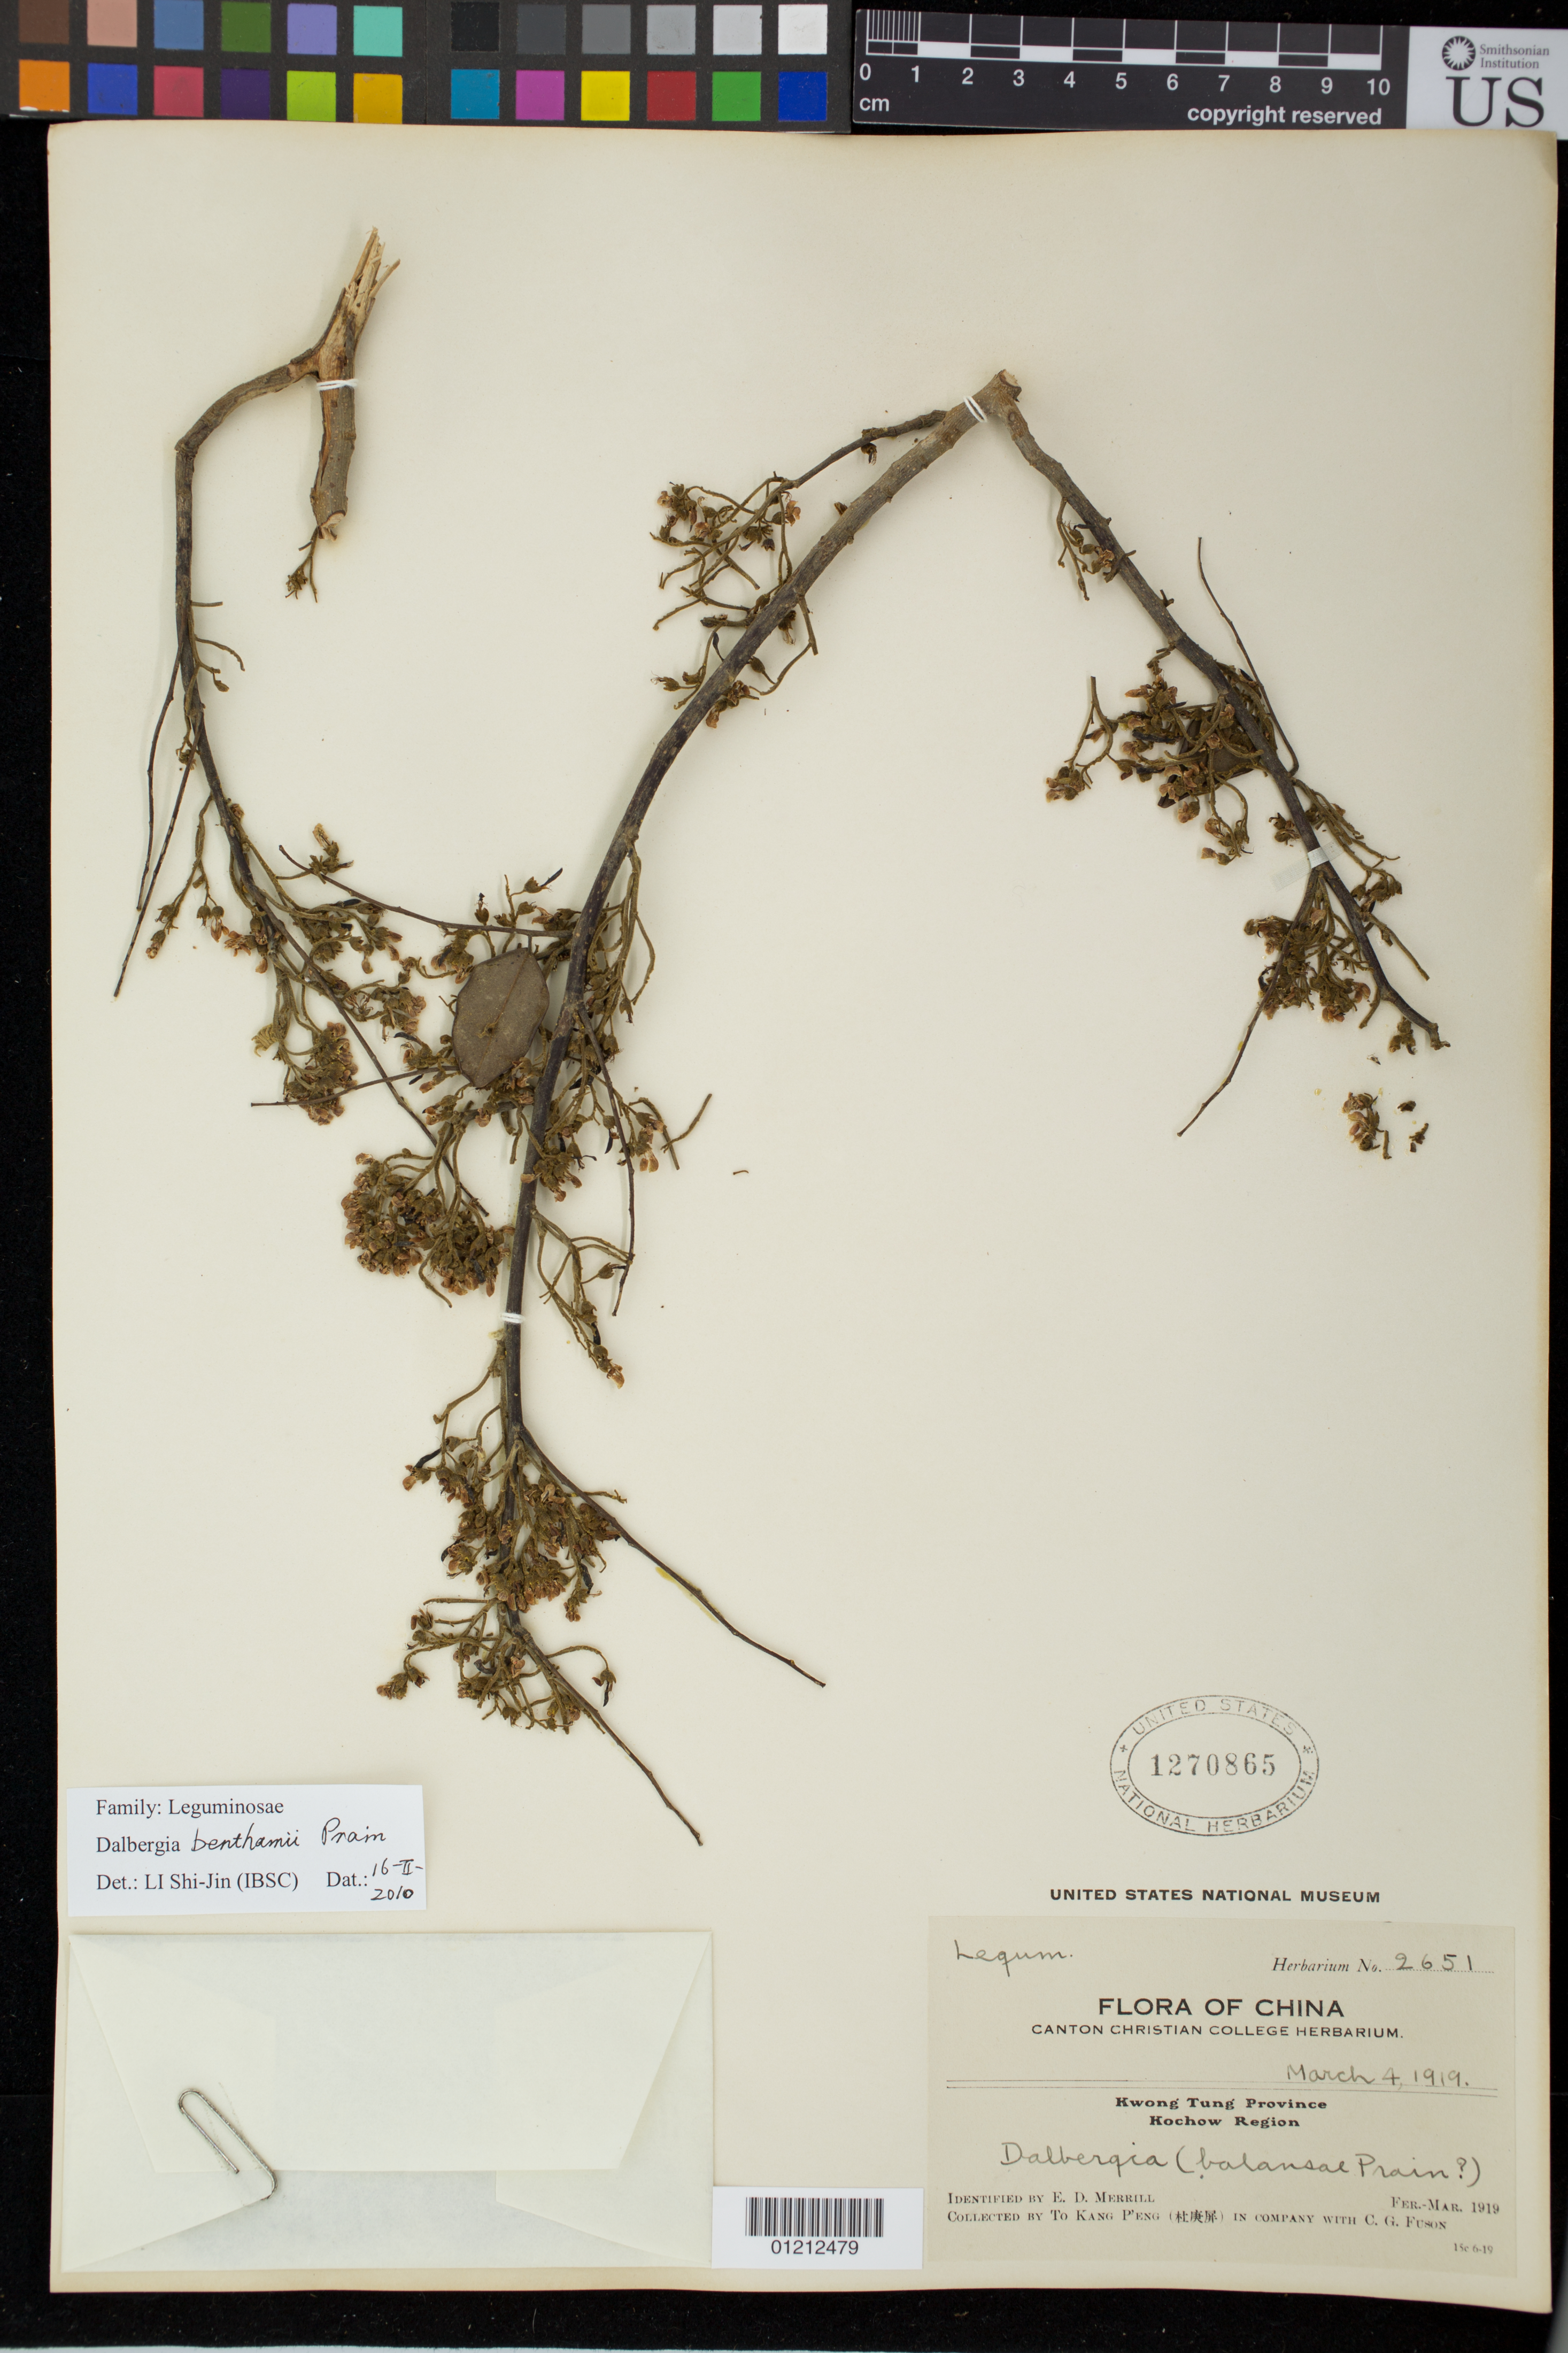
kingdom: Plantae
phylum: Tracheophyta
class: Magnoliopsida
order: Fabales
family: Fabaceae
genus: Dalbergia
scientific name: Dalbergia benthamii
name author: Prain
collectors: T. K. P'eng & C. Fuson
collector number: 2651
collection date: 1919-03-04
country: China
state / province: Guangdong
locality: Kwong Tung Province. Kochow Region.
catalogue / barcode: US 1270865